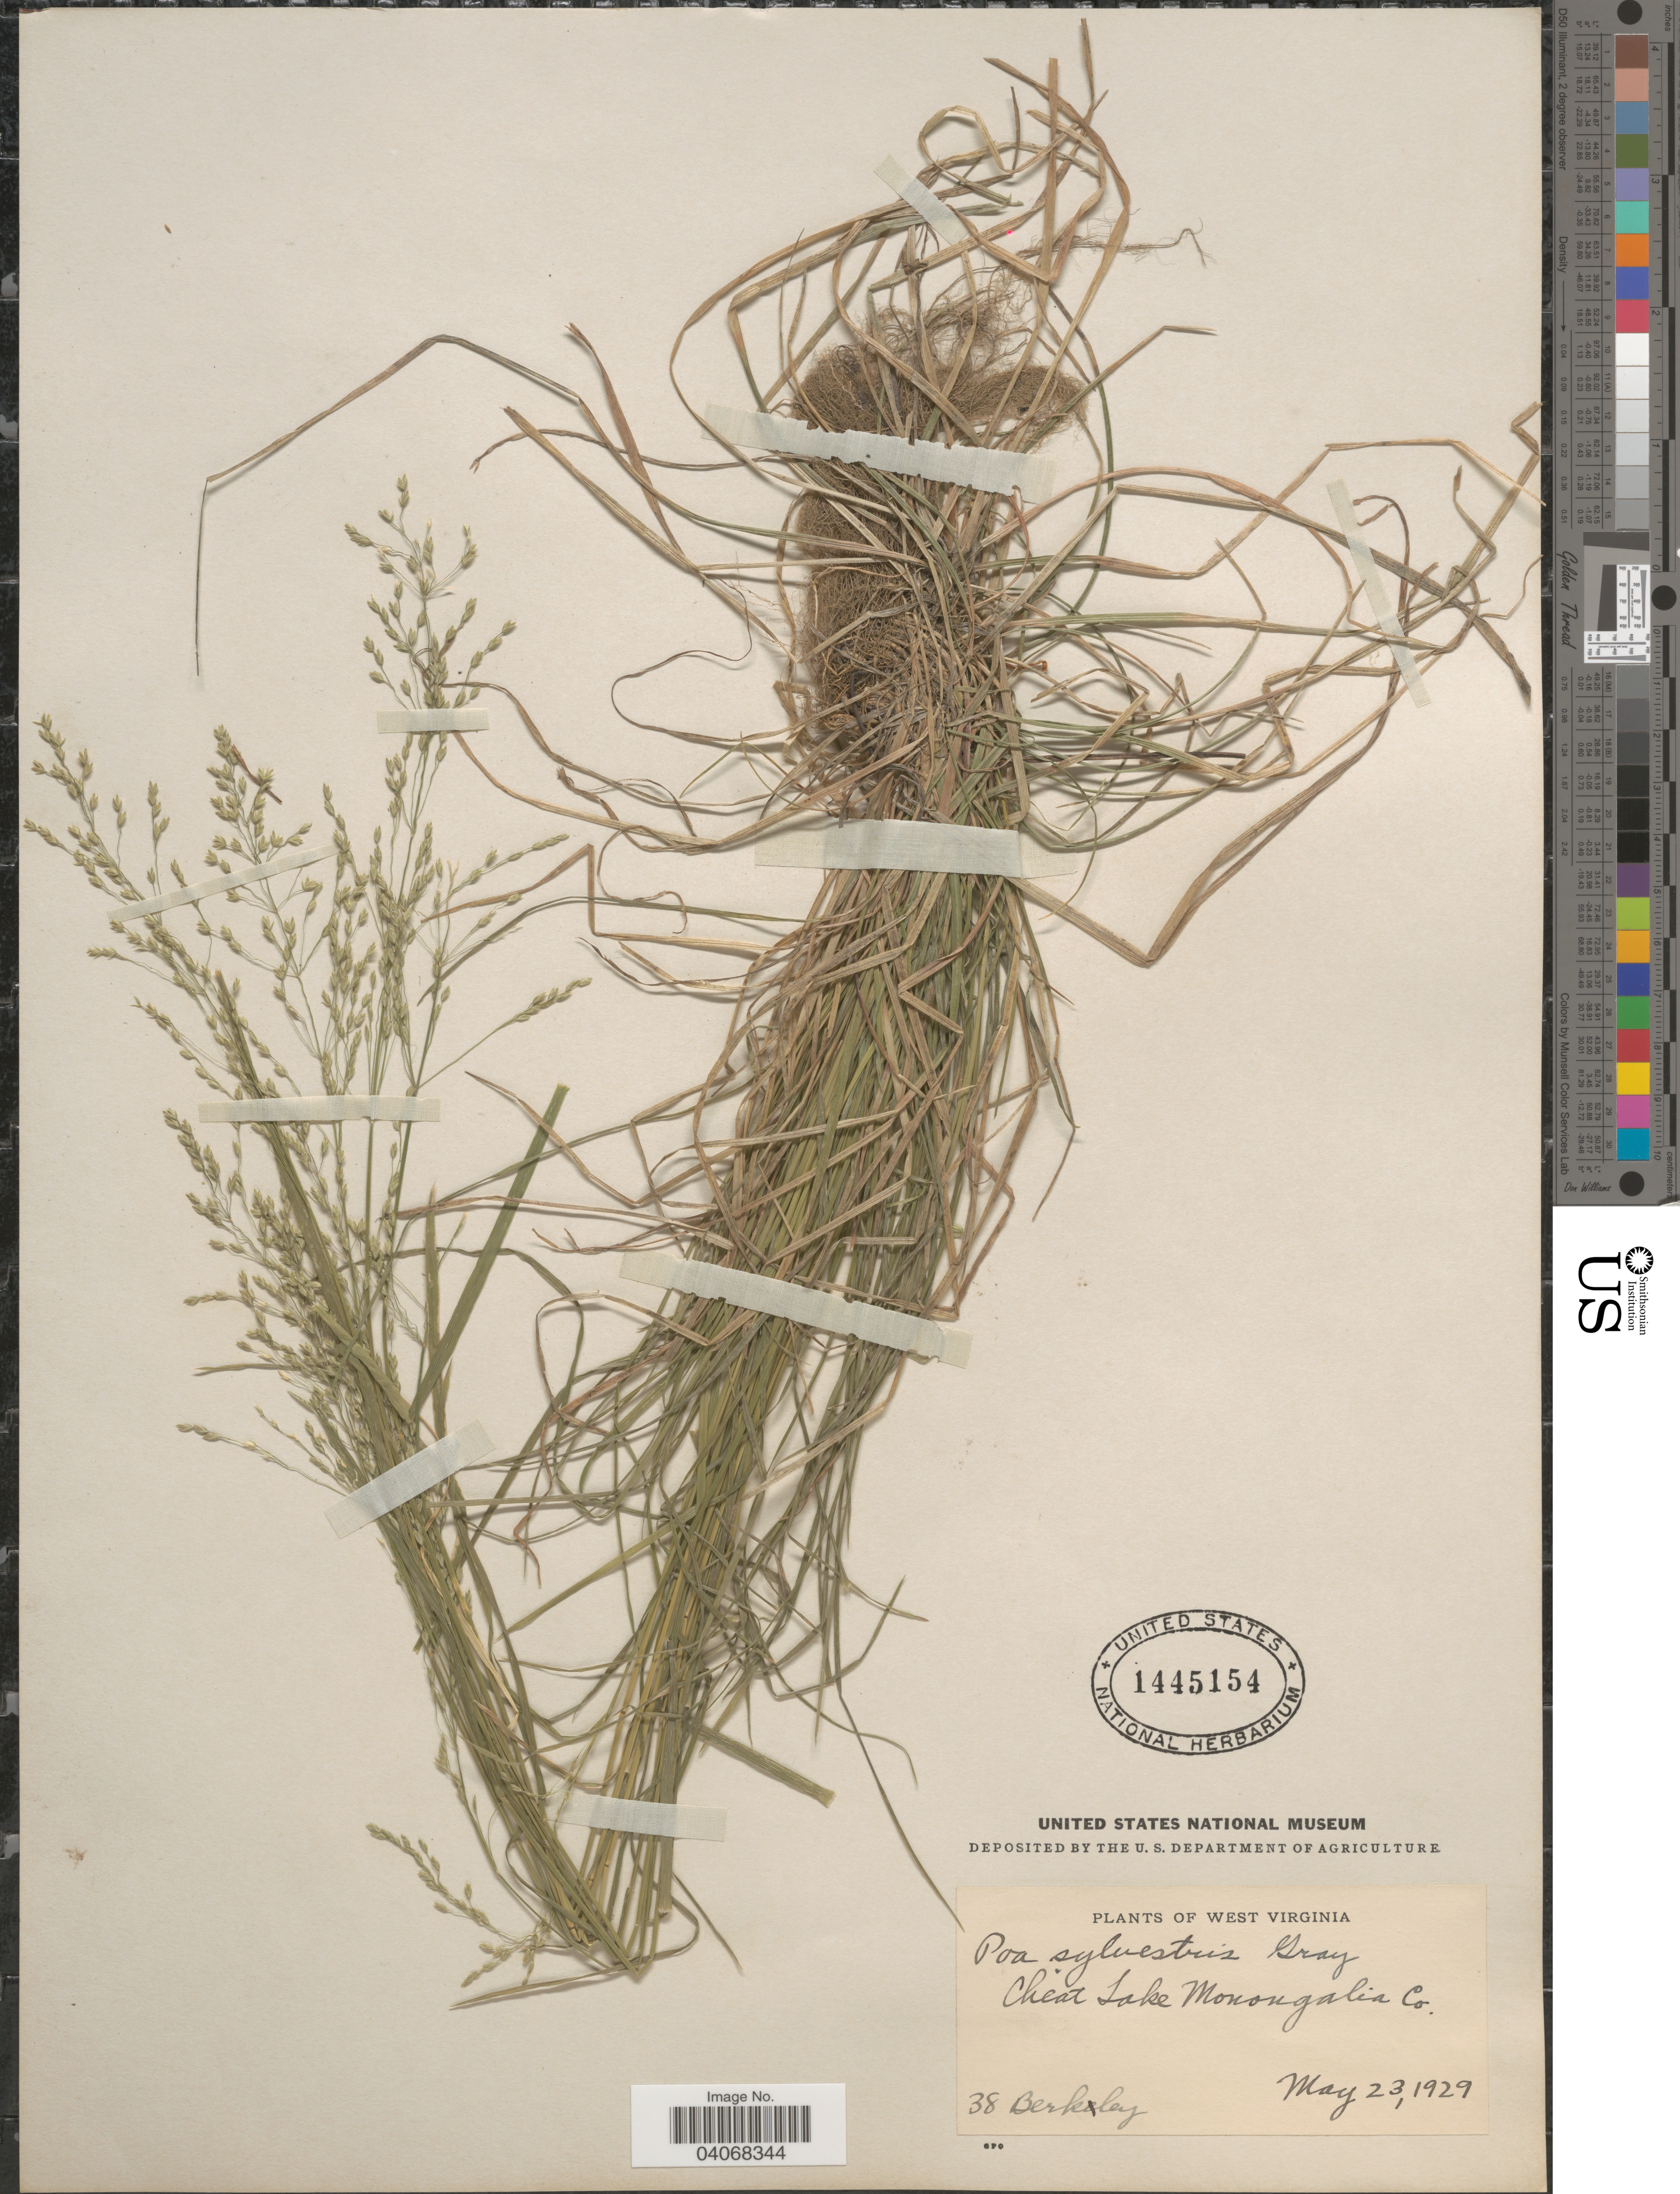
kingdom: Plantae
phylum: Tracheophyta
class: Liliopsida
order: Poales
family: Poaceae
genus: Poa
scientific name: Poa sylvestris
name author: A. Gray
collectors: Berkley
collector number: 38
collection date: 1929-05-23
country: United States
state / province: West Virginia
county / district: Monongalia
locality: Cheat Lake Monongalia Co.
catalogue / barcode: US 1445154